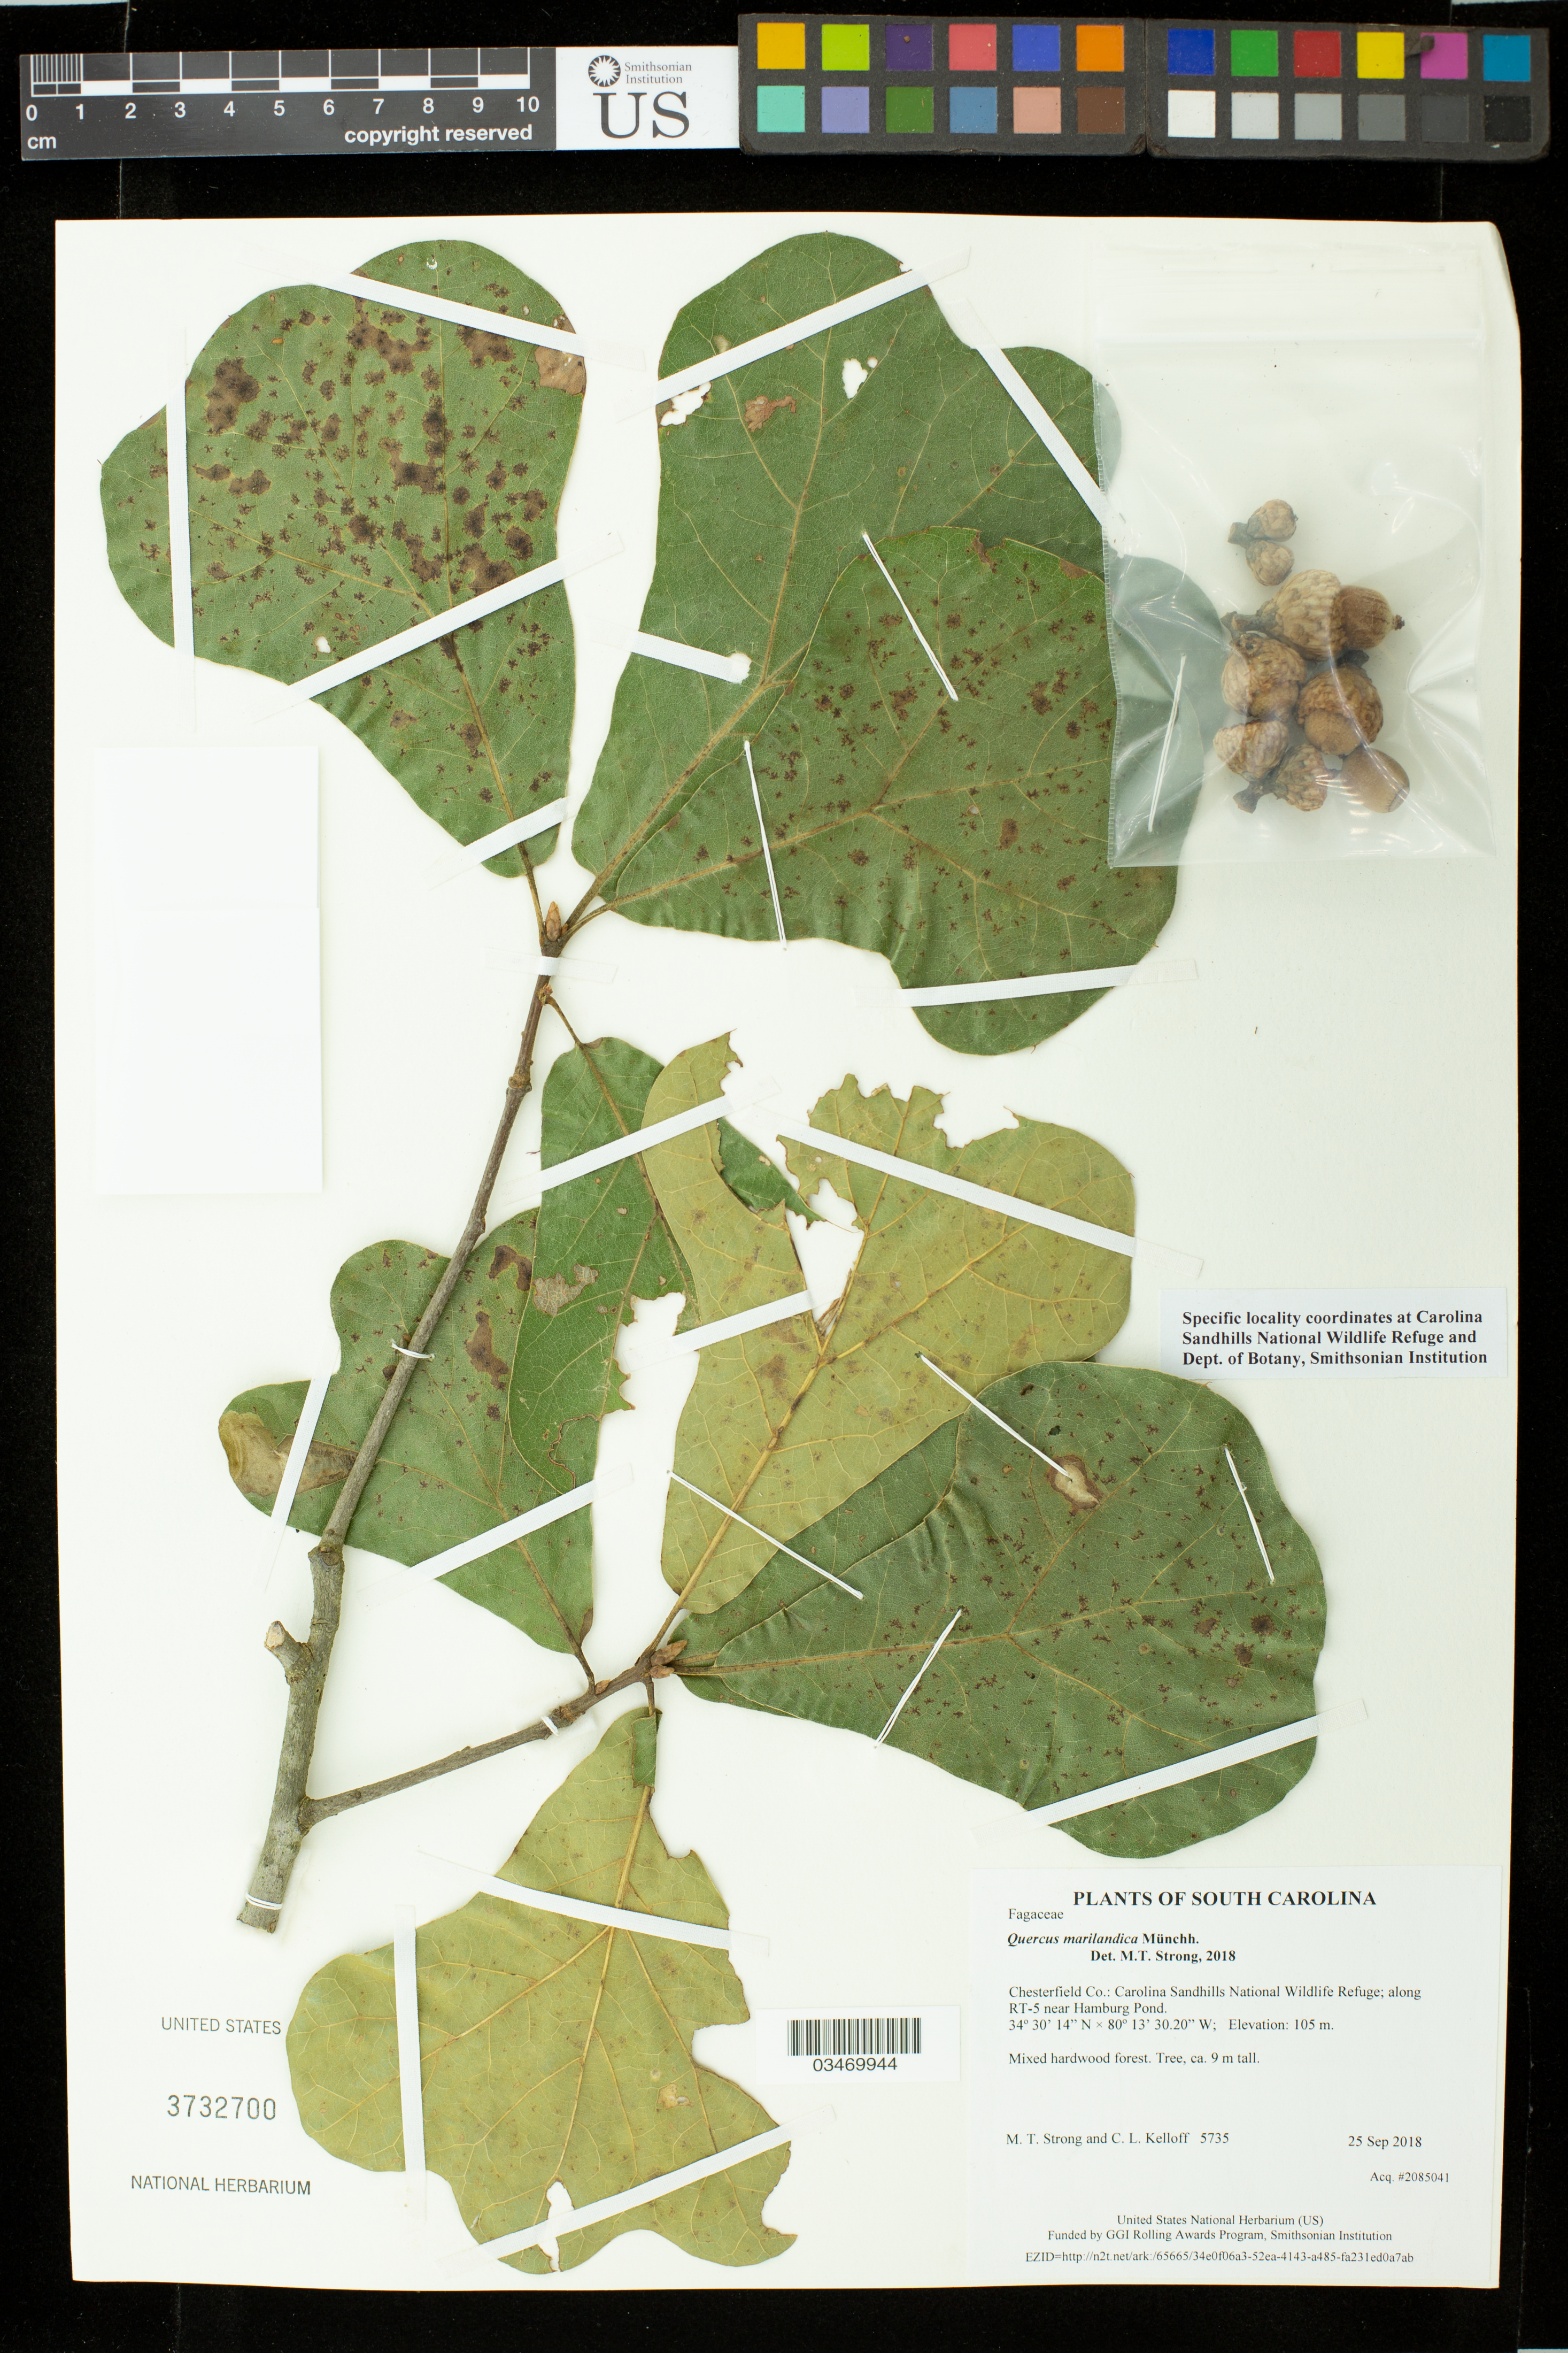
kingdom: Plantae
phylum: Tracheophyta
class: Magnoliopsida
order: Fagales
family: Fagaceae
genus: Quercus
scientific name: Quercus marilandica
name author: (L.) Münchh.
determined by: Strong, M. T., (US), Smithsonian Institution - National Museum of Natural History (UNITED STATES)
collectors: M. T. Strong & C. L. Kelloff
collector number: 5735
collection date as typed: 25 Sep 2018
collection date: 2018-09-25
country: United States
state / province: South Carolina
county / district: Chesterfield Co.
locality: Carolina Sandhills National Wildlife Refuge; along RT-5 near Hamburg Pond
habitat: Mixed hardwood forest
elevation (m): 105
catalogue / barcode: US 3732700